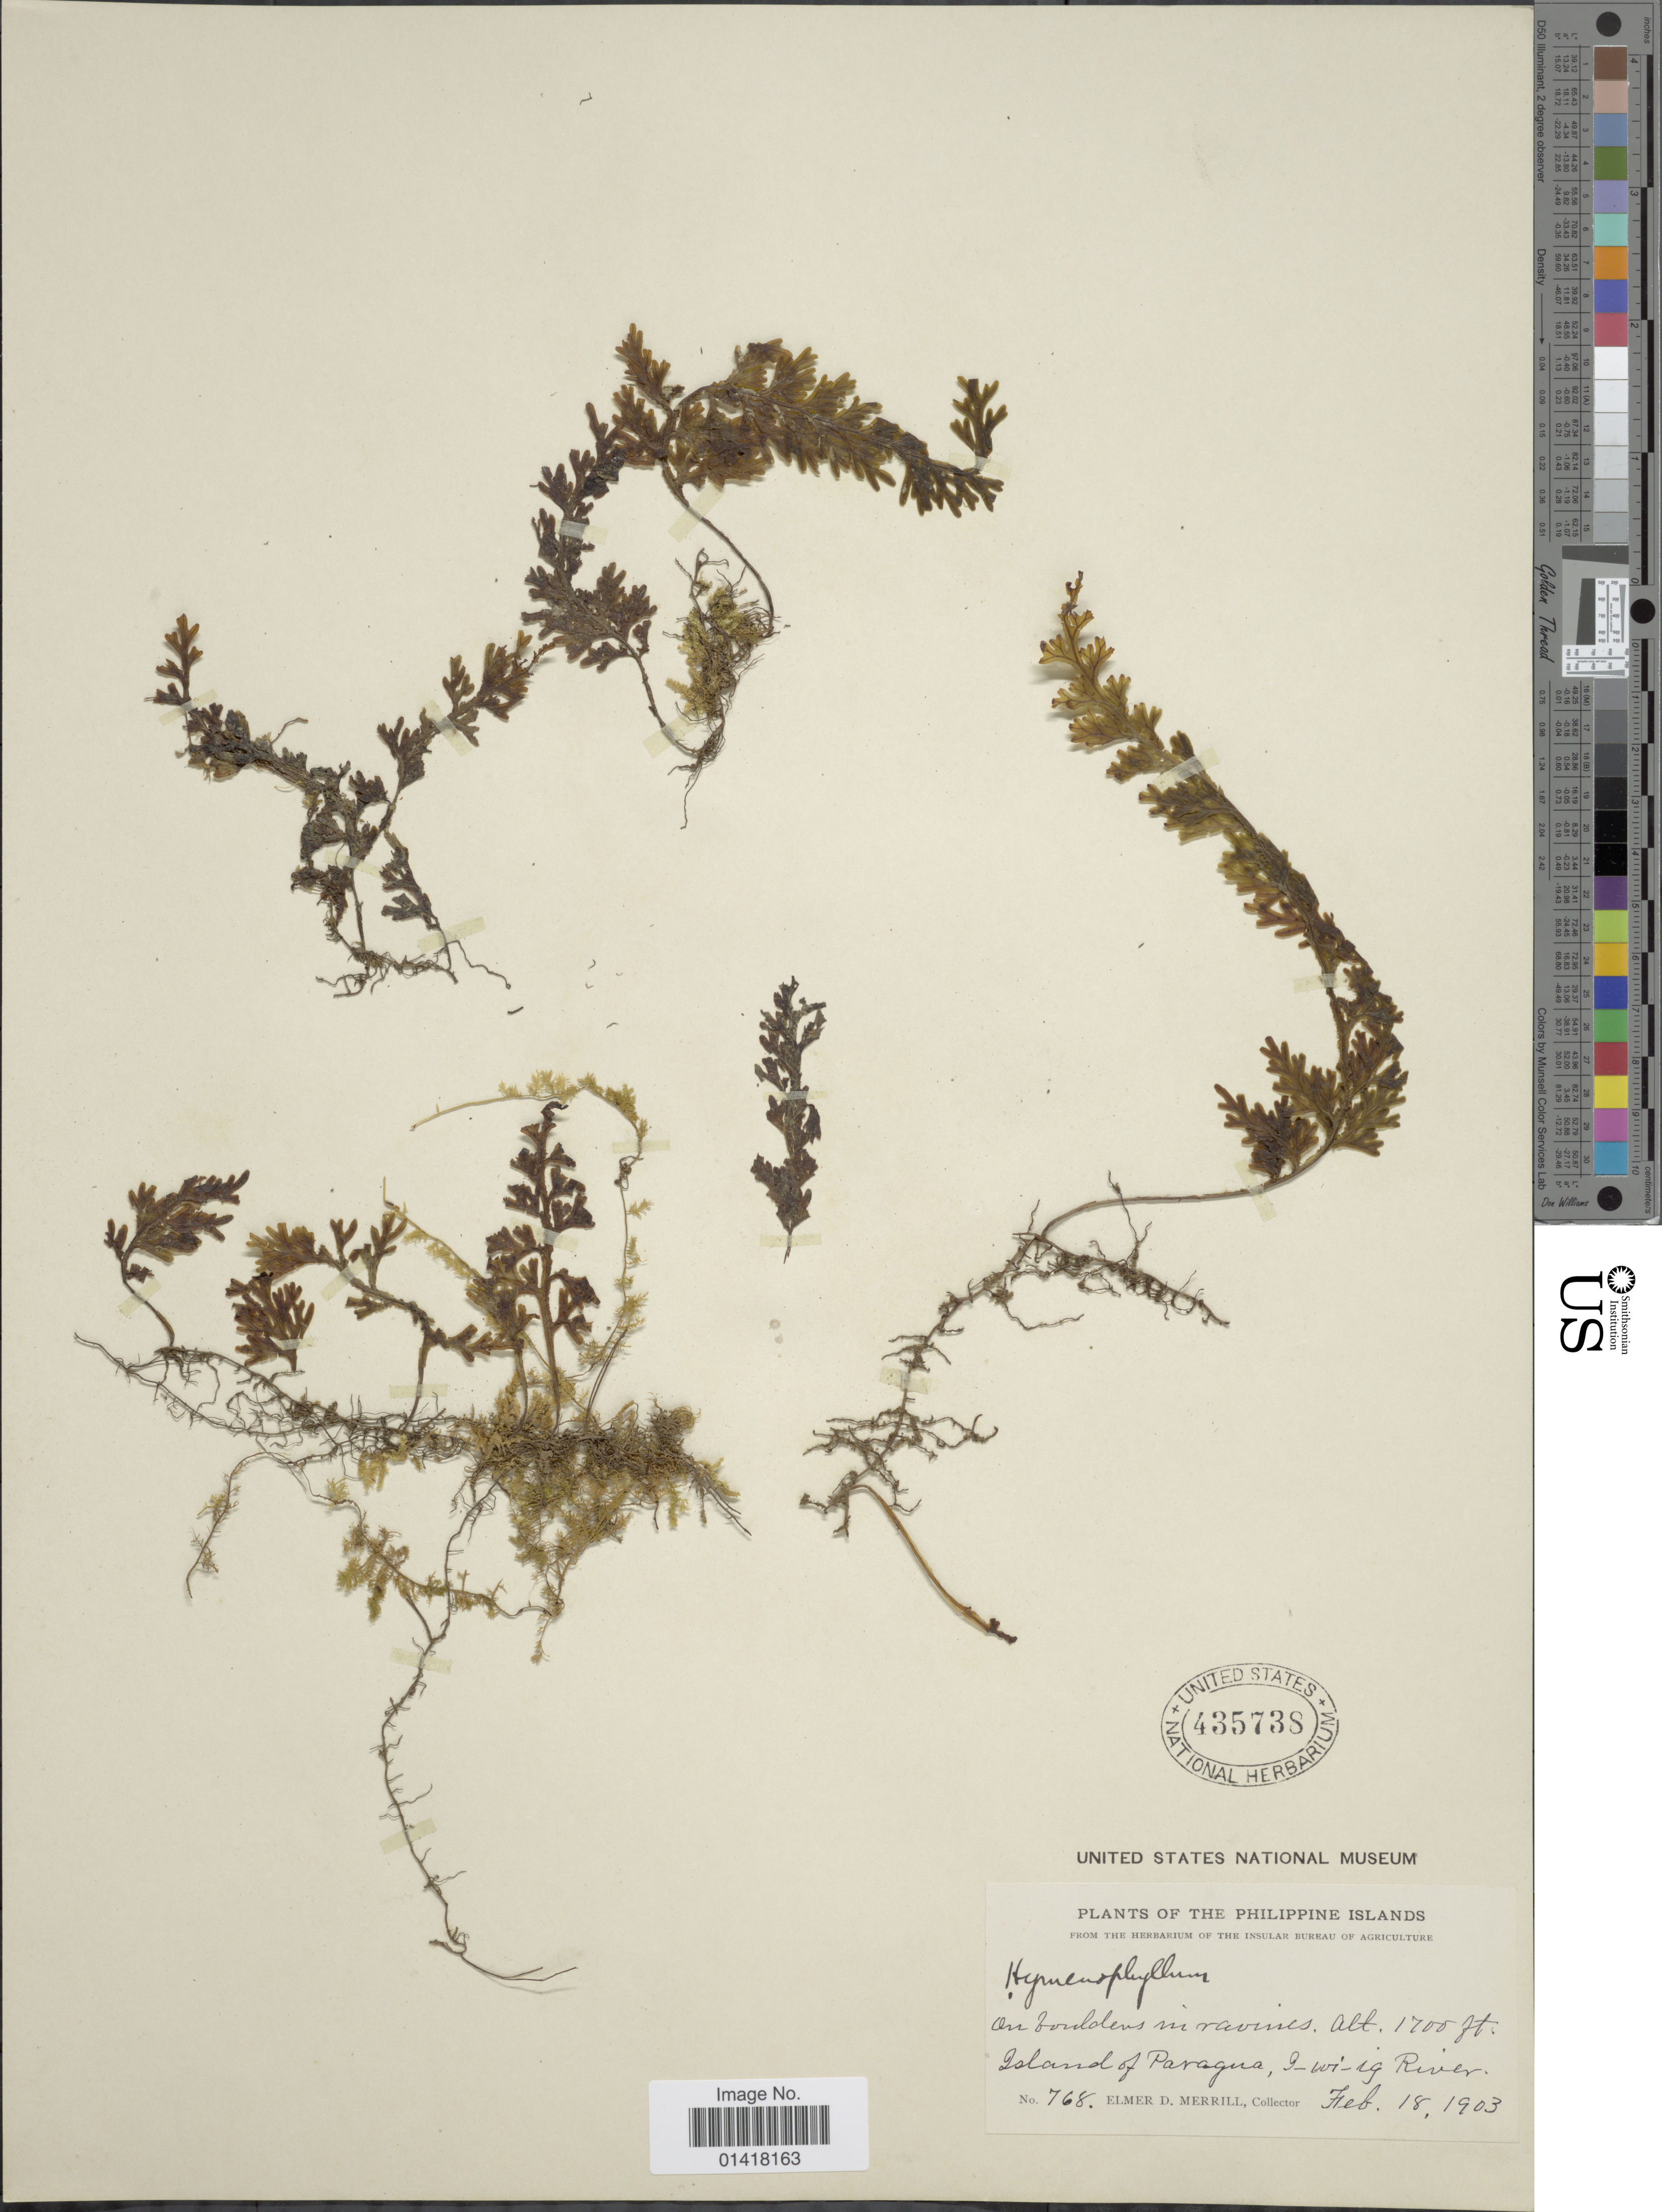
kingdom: Plantae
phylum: Tracheophyta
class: Polypodiopsida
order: Hymenophyllales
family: Hymenophyllaceae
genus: Hymenophyllum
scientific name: Hymenophyllum dilatatum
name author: Sw.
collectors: E. D. Merrill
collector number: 768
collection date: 1903-02-18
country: Philippines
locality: On boulders in ravines. Islands of Paragua. I-wi-ig River.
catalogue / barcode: US 435738